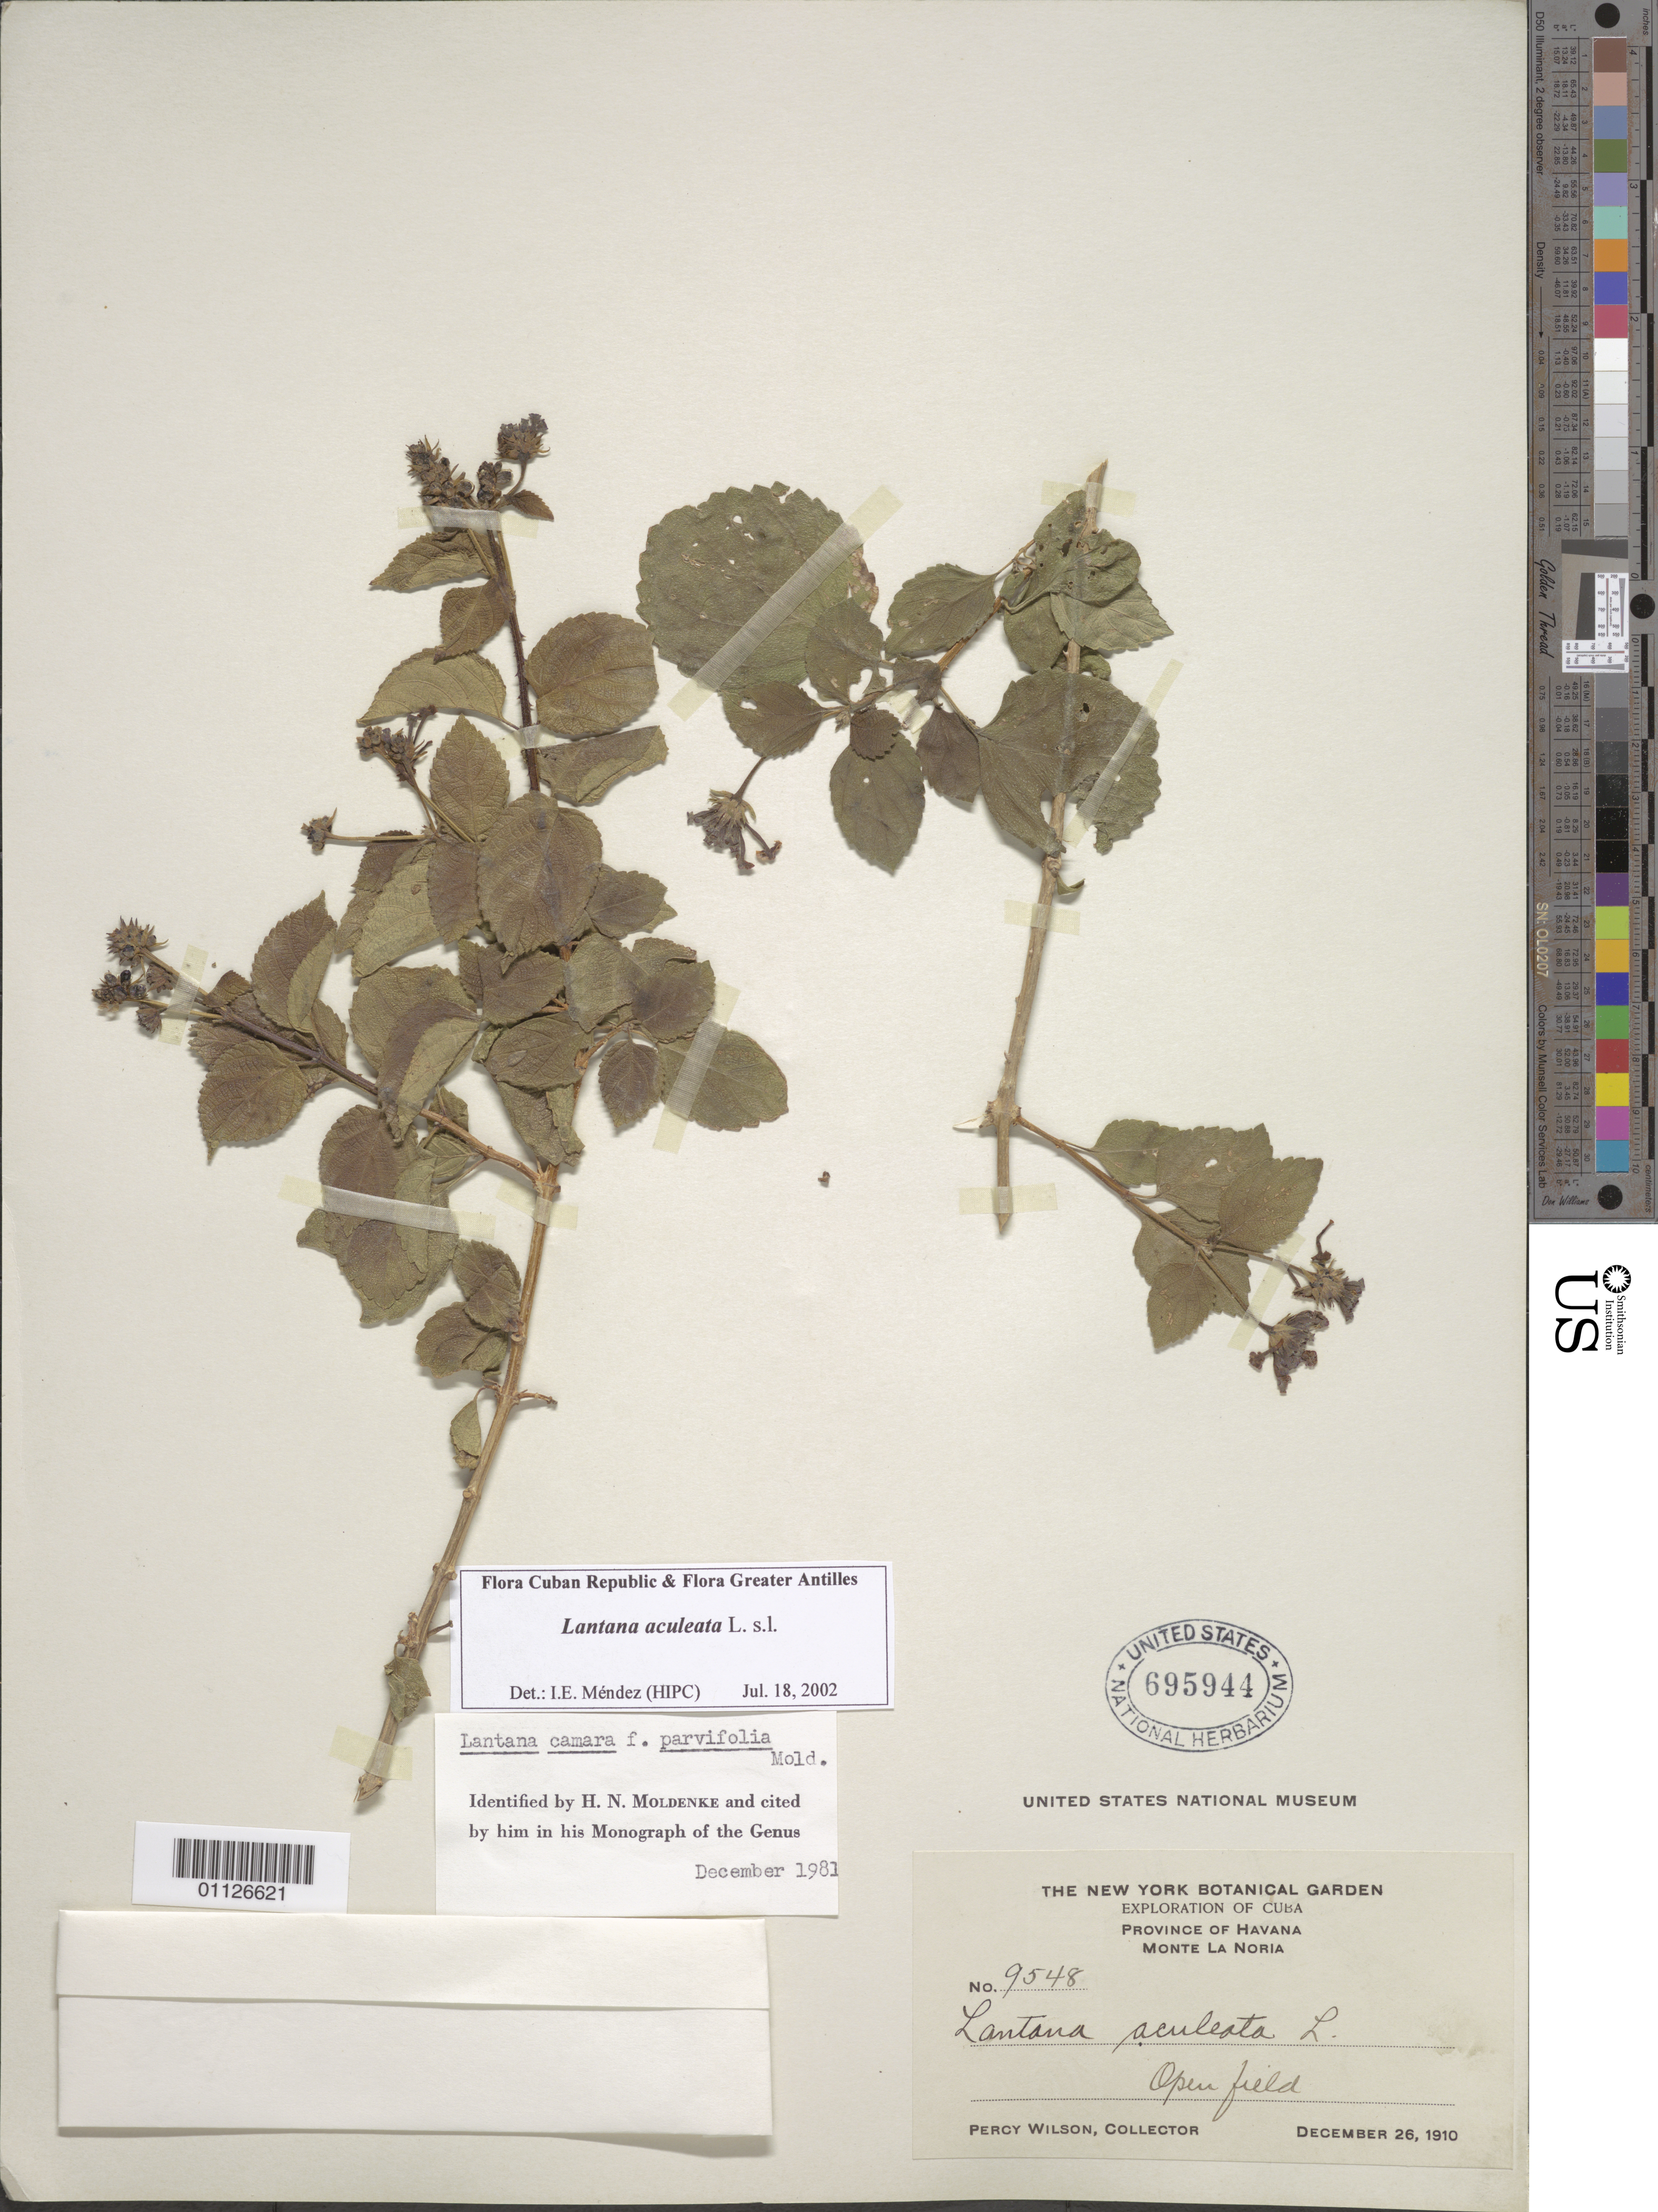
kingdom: Plantae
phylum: Tracheophyta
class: Magnoliopsida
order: Lamiales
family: Verbenaceae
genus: Lantana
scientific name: Lantana aculeata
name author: L.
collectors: P. Wilson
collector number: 9548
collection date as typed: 26 Dec 1910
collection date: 1910-12-26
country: Cuba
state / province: La Habana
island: Cuba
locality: Monte La Noria: Open field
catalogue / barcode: US 695944